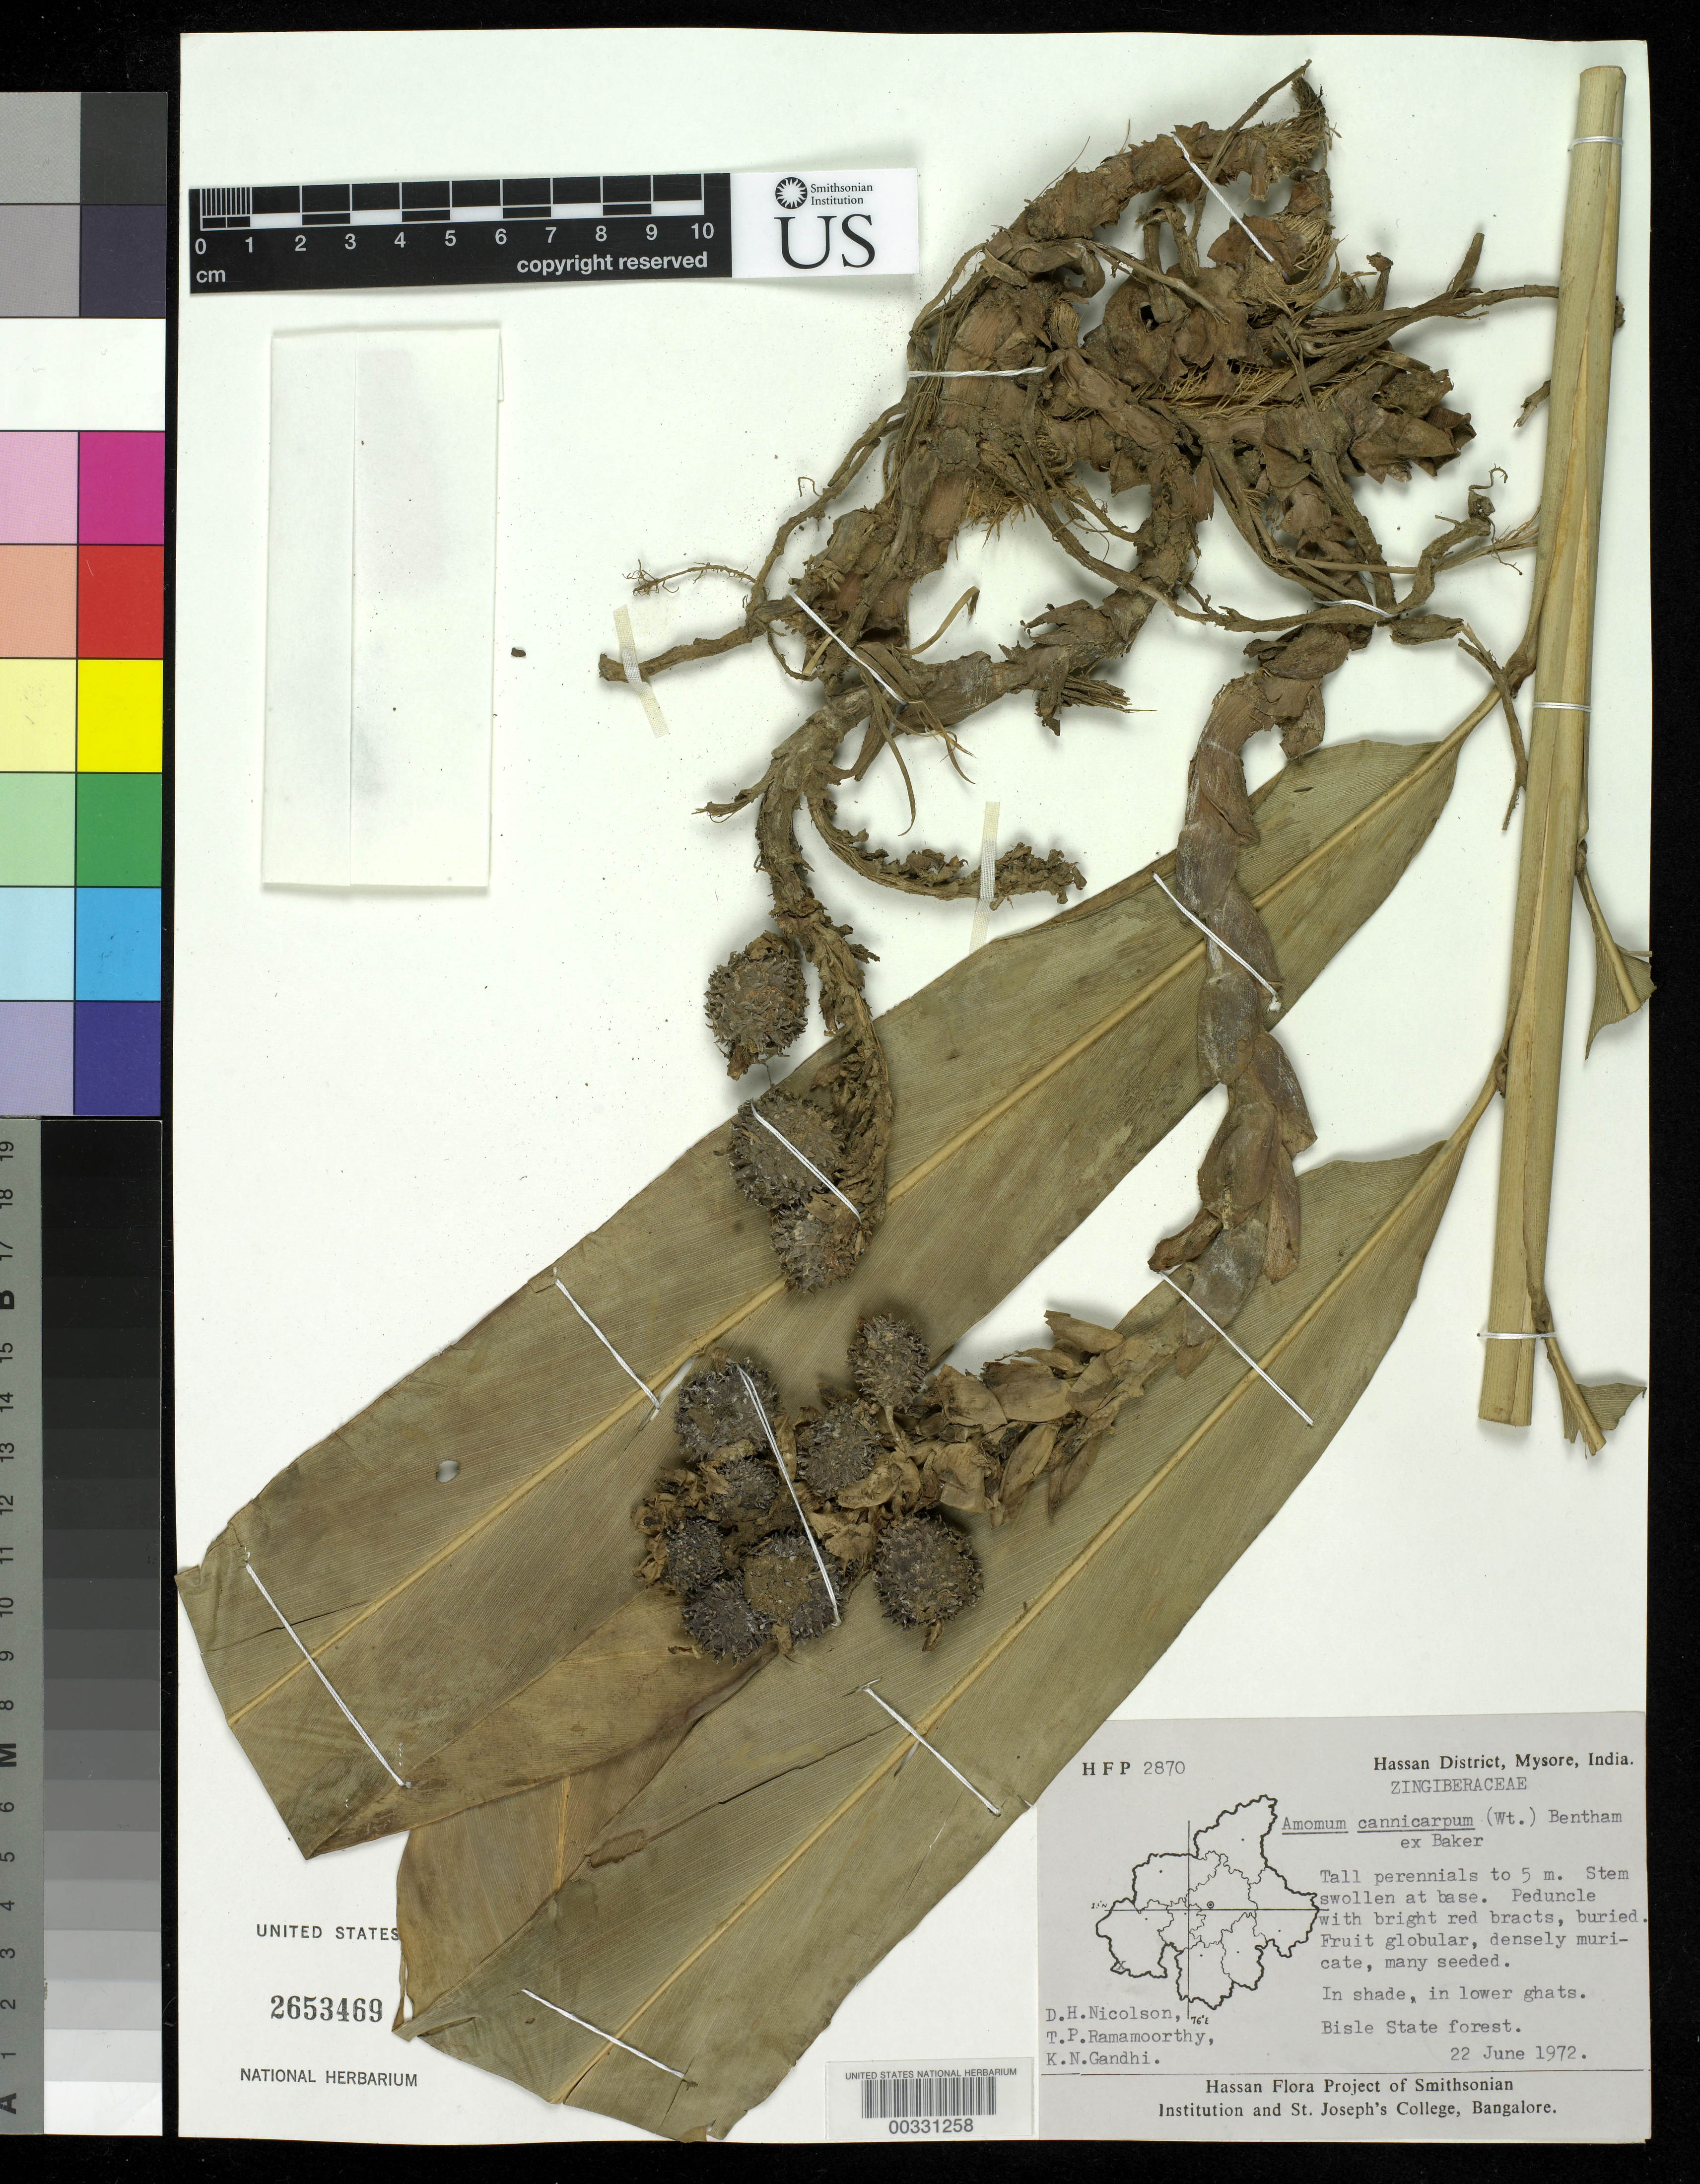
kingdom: Plantae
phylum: Tracheophyta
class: Liliopsida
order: Zingiberales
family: Zingiberaceae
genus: Amomum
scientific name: Amomum cannicarpum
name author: (Wight) Benth. ex Baker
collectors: D. H. Nicolson, T. P. Ramamoorthy & K. N. Gandhi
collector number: Hfp 2870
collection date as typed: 22 Jun 1972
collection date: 1972-06-22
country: India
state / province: Karnataka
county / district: Hassan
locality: Bisle state forest, mysore state [mysore state = karnataka.]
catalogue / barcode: US 2653469